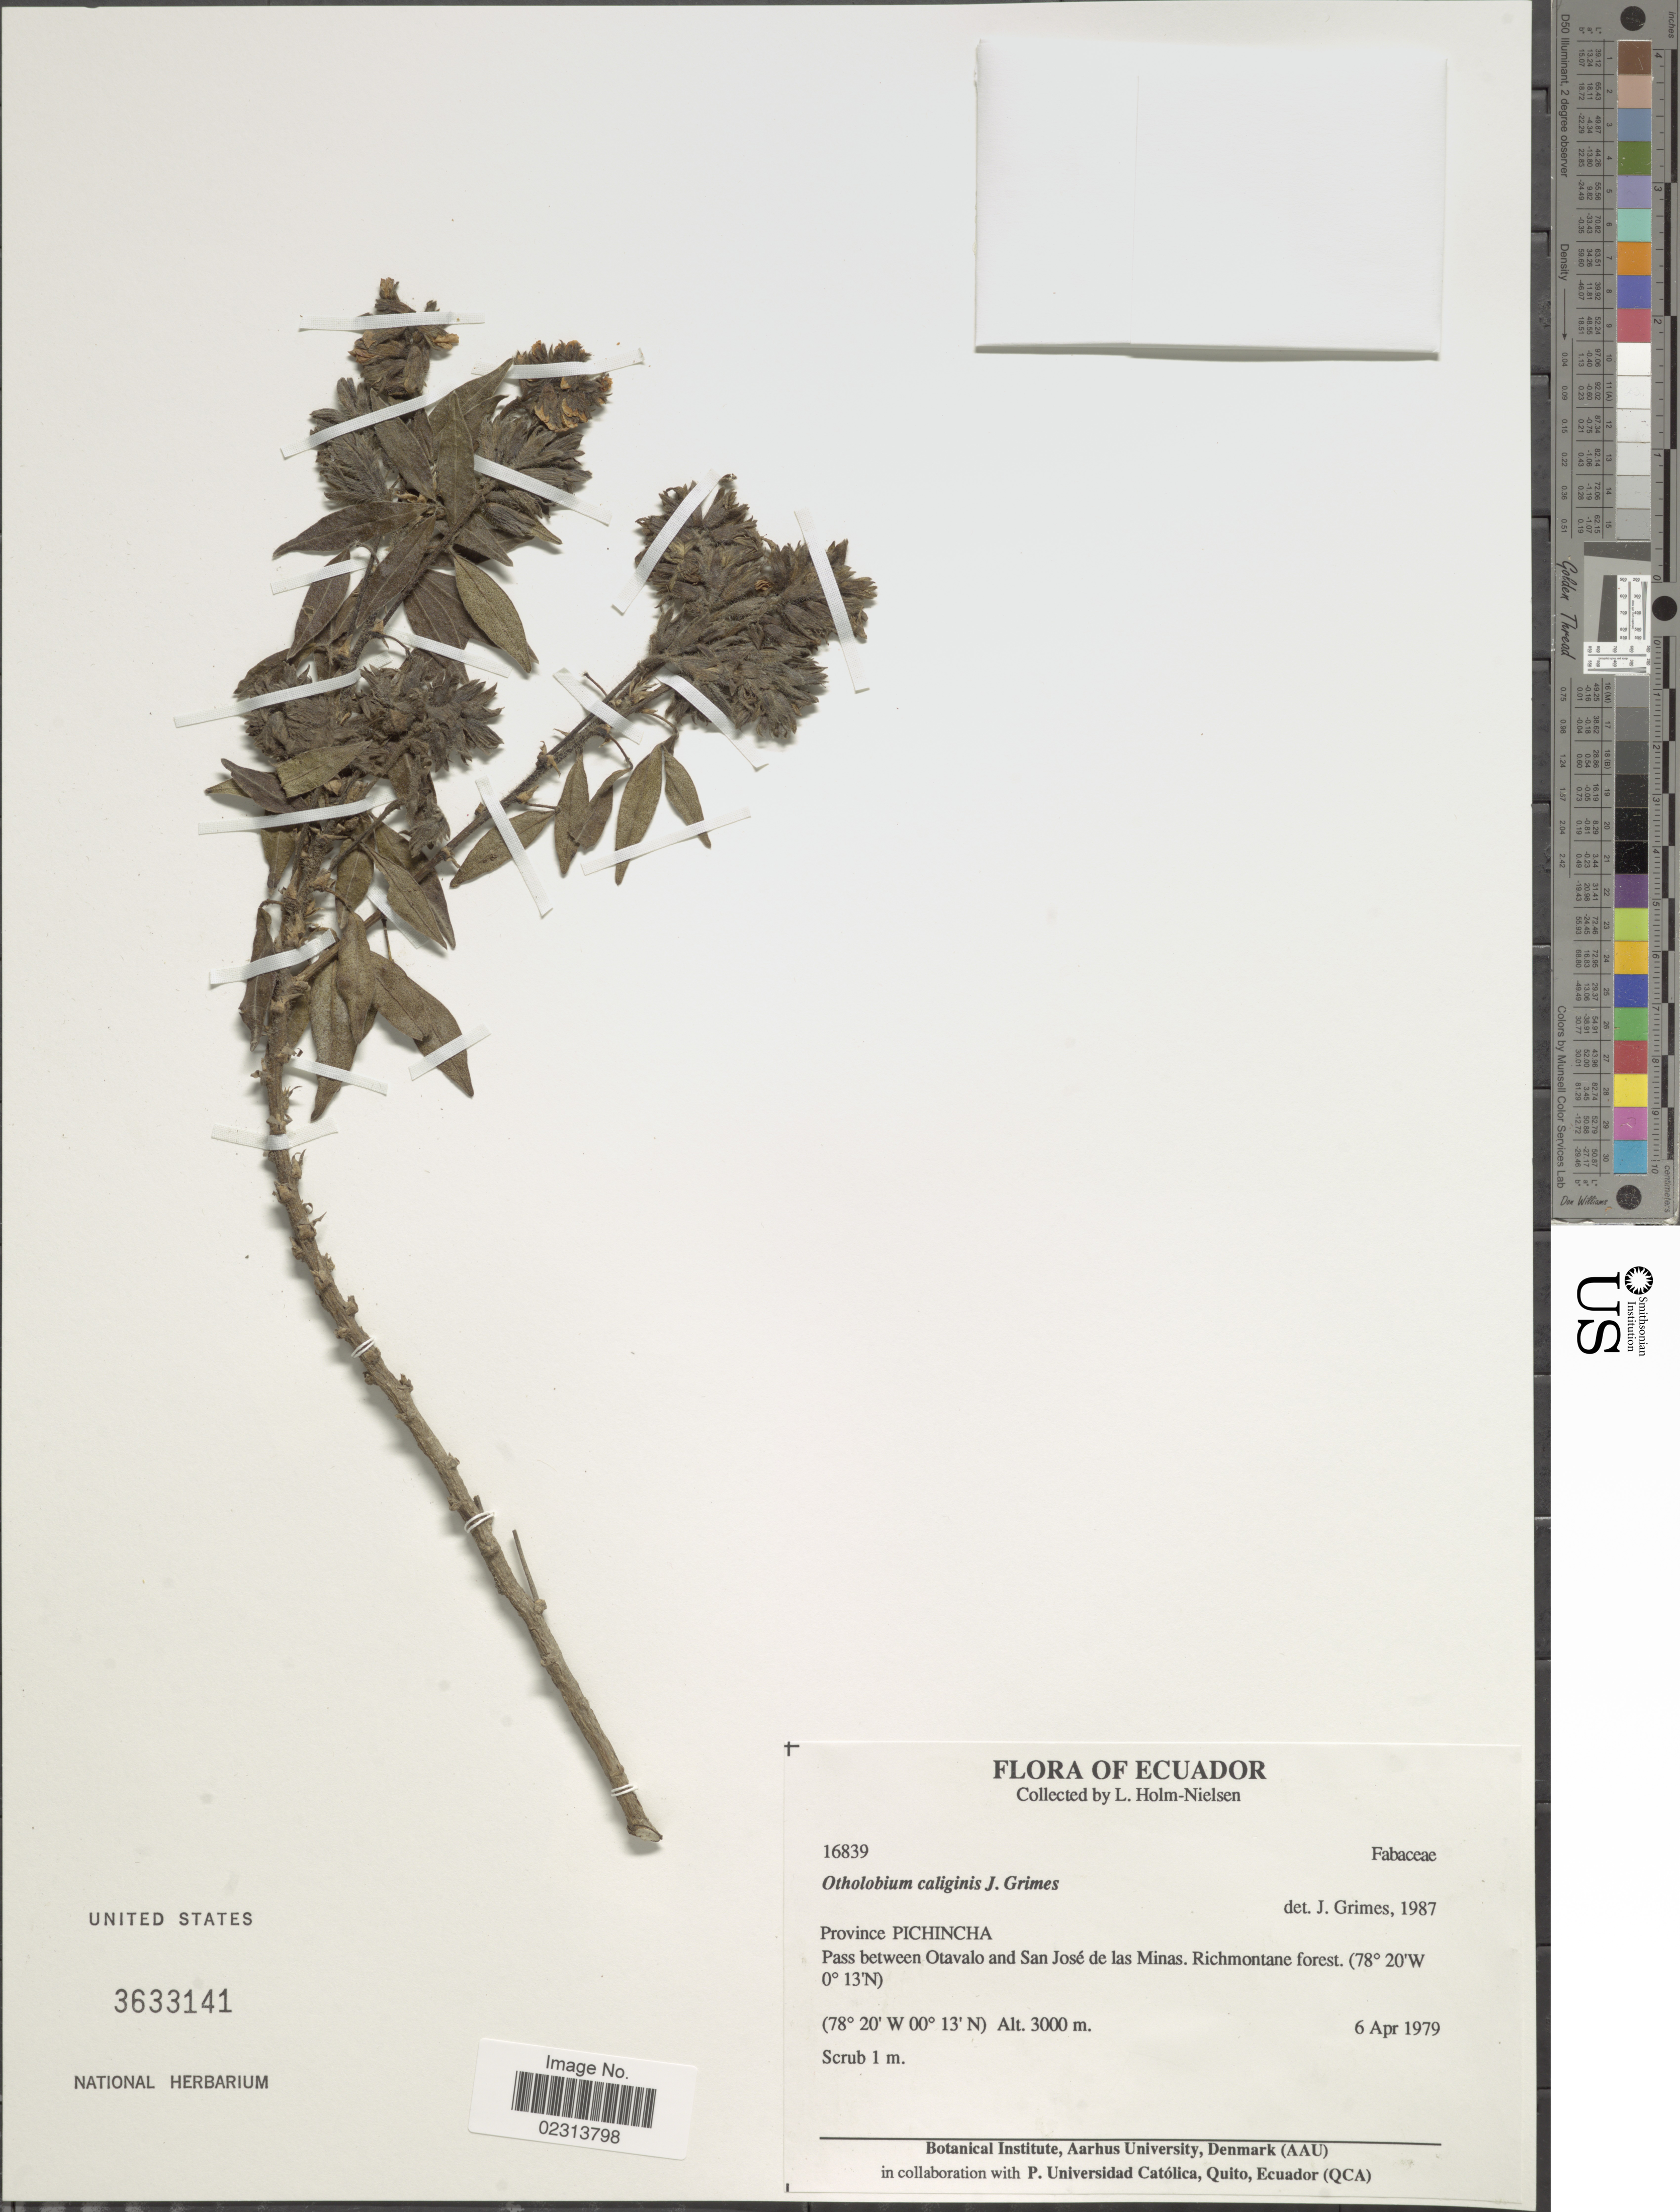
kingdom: Plantae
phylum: Tracheophyta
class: Magnoliopsida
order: Fabales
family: Fabaceae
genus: Otholobium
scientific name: Otholobium caliginis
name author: J.W. Grimes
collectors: L. B. Holm-Nielsen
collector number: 16839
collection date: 1979-04-06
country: Ecuador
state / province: Pichincha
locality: Province Pichincha, Pass between Itavalo and San Jose de las Minas, Richmontane forest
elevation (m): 3000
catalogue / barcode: US 3633141